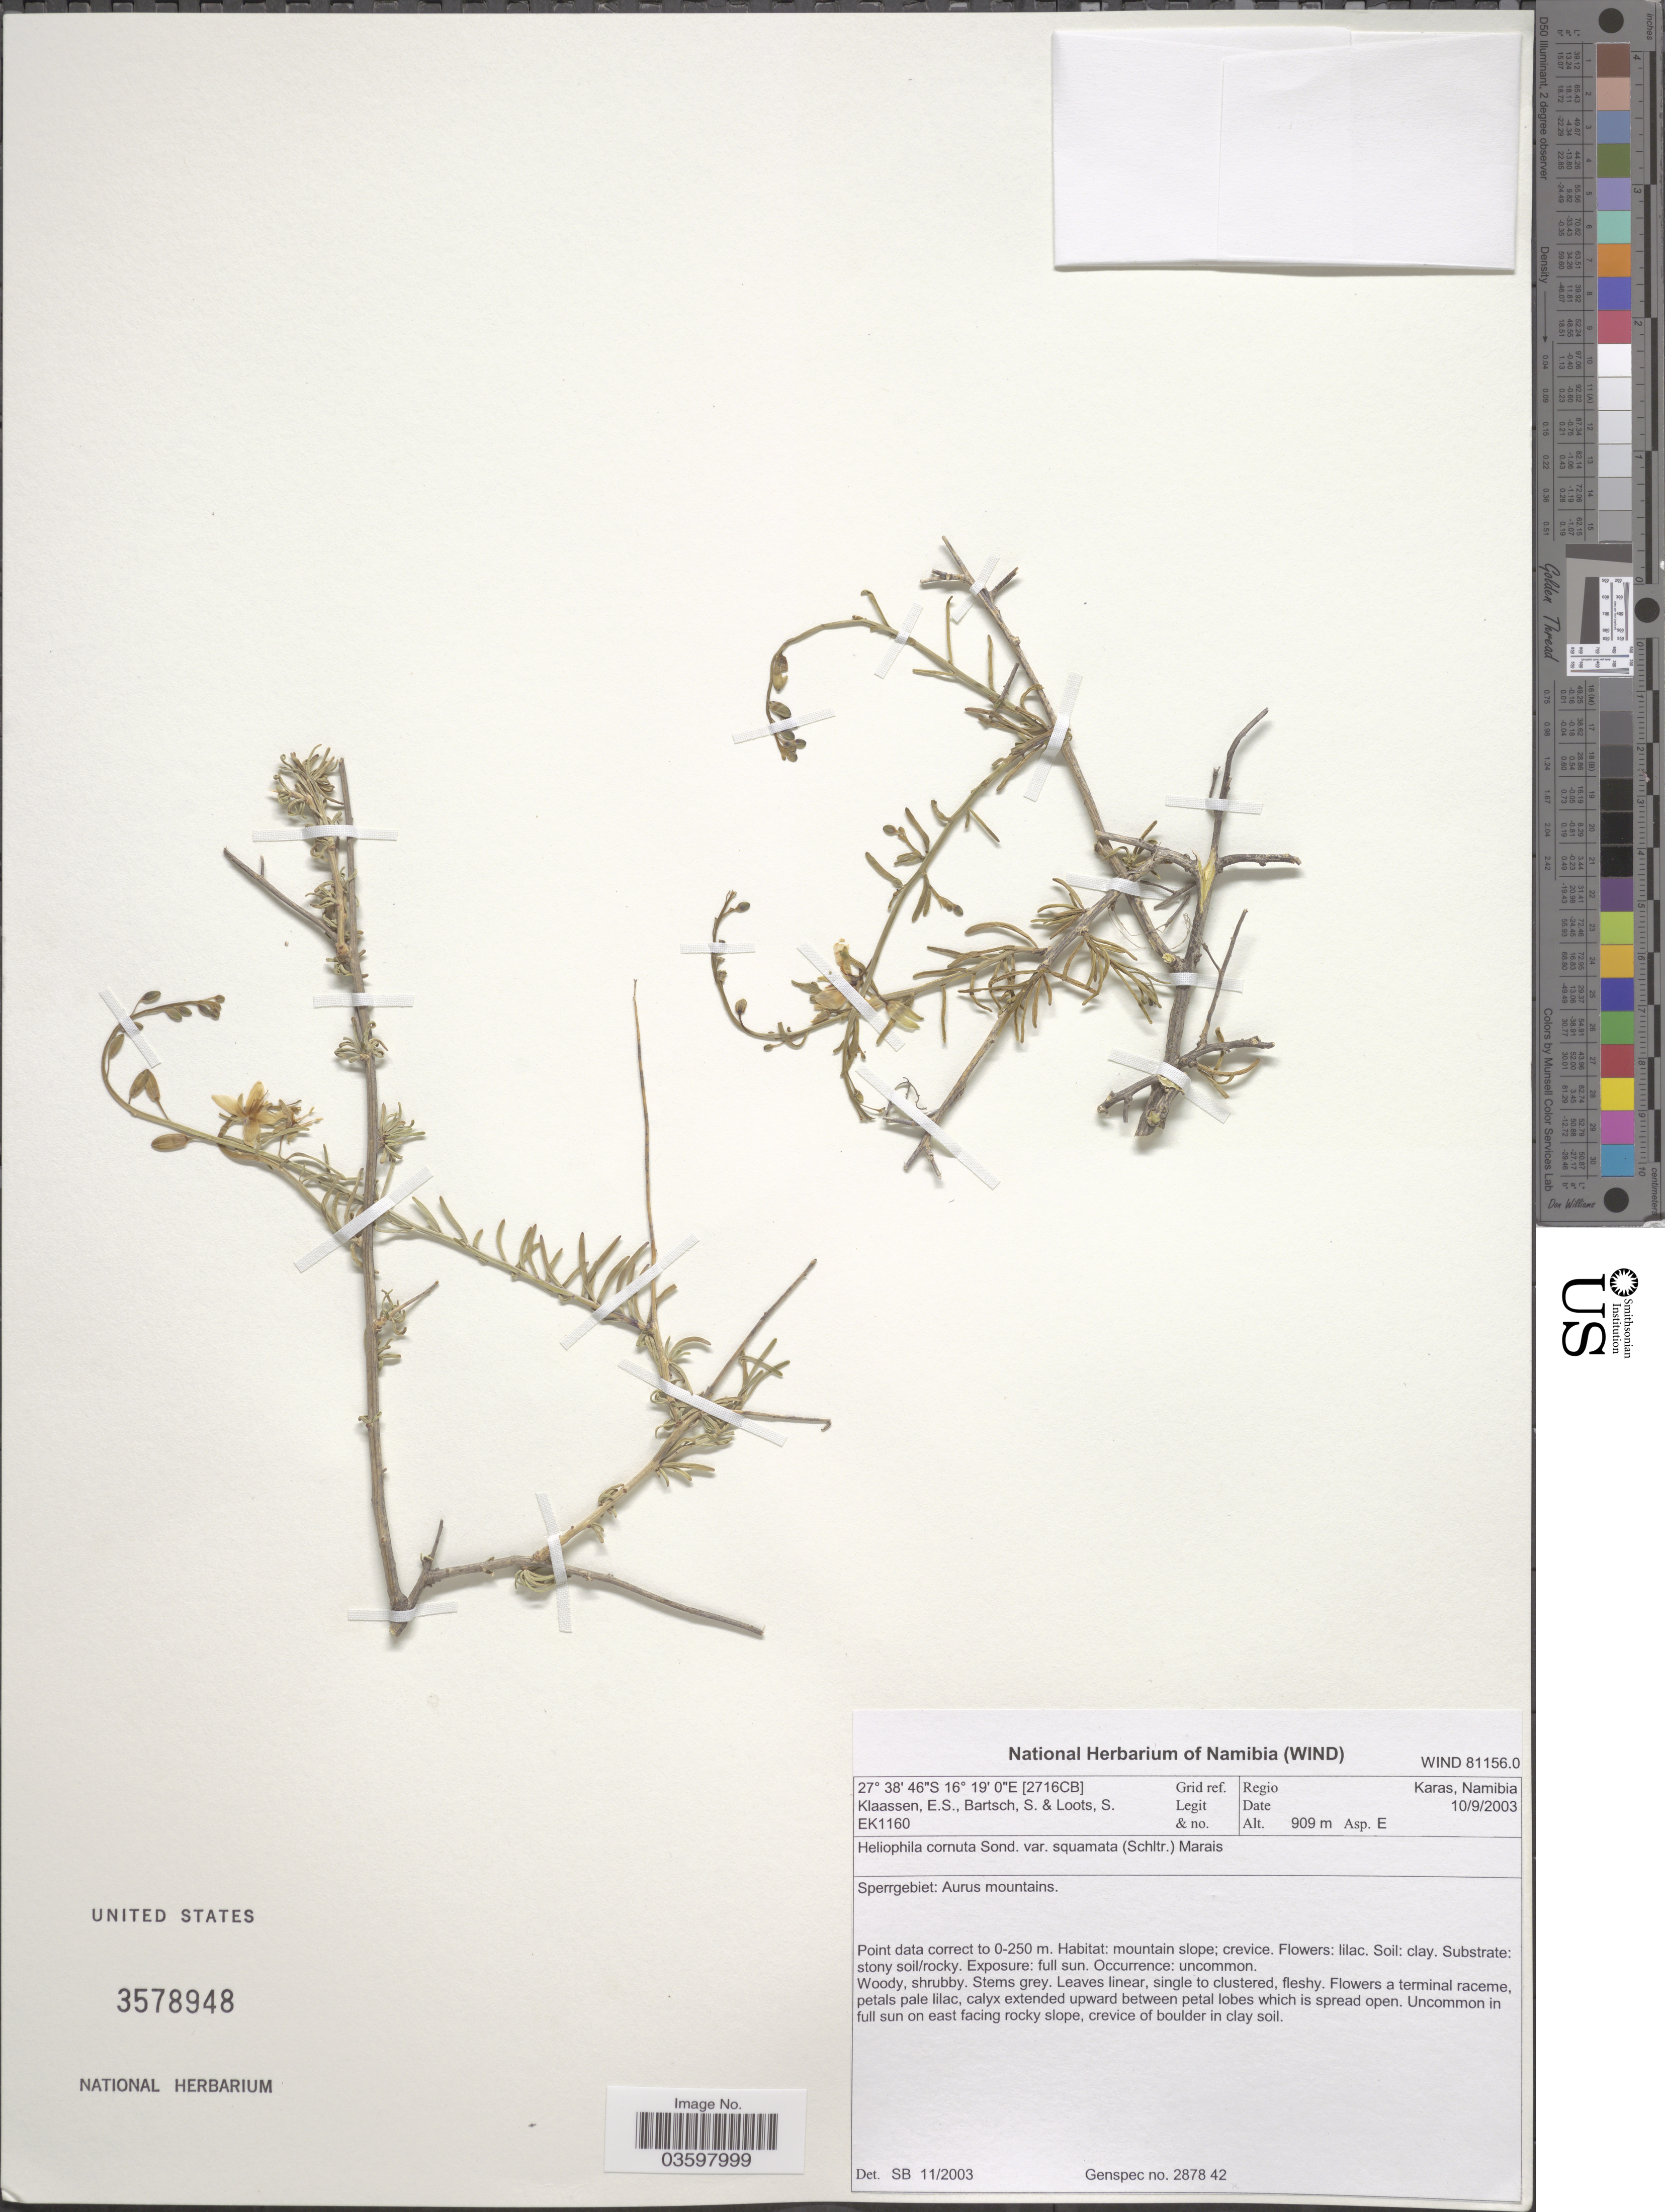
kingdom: Plantae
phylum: Tracheophyta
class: Magnoliopsida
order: Brassicales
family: Brassicaceae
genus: Heliophila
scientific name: Heliophila cornuta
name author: Sond.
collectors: E. S. Klaassen, S. Bartsch & S. Loots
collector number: EK1160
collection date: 2003-09-10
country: Namibia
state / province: Karas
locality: Grid ref. [2716CB]. Regio Karas. Sperrgebiet: Aurus mountains.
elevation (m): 909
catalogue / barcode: US 3578948